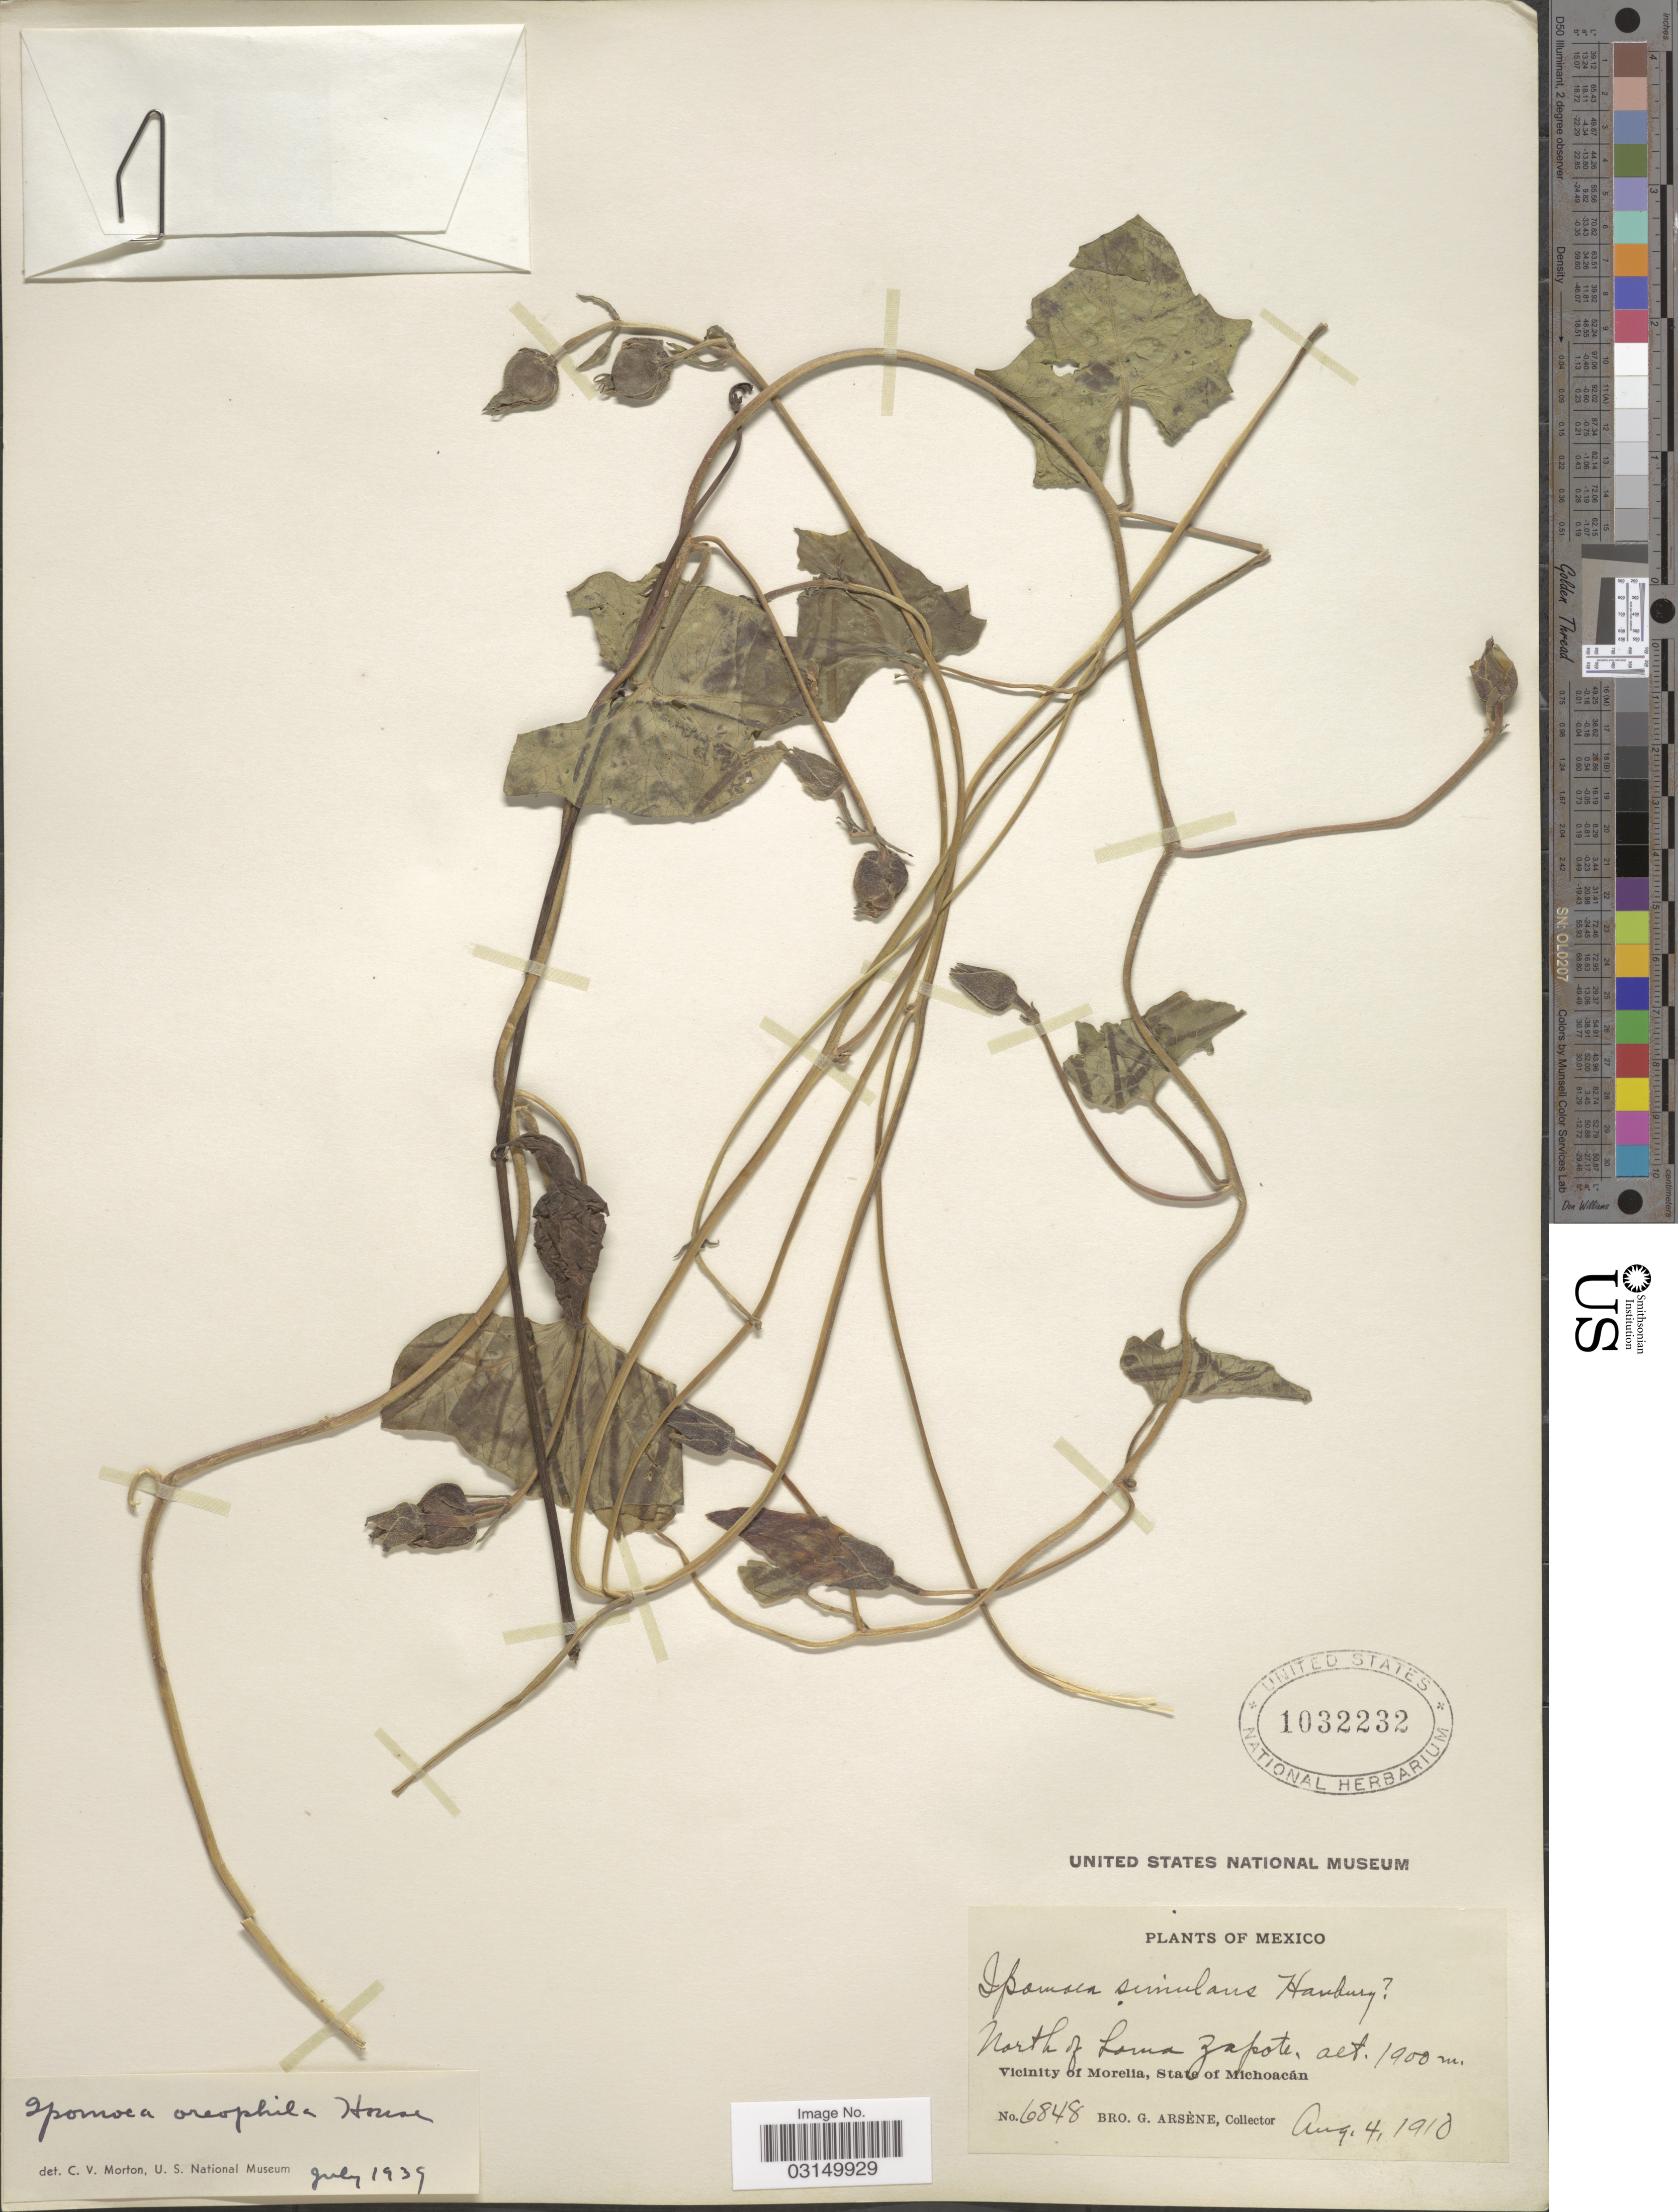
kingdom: Plantae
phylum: Tracheophyta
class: Magnoliopsida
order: Solanales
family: Convolvulaceae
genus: Ipomoea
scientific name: Ipomoea delphinifolia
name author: M. Martens & Galeotti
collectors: Bro. G. Arsène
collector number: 6848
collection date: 1910-08-04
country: Mexico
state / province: Michoacán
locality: North of Loma Zapote, Vicinity of Morelia.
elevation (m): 1900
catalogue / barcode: US 1032232